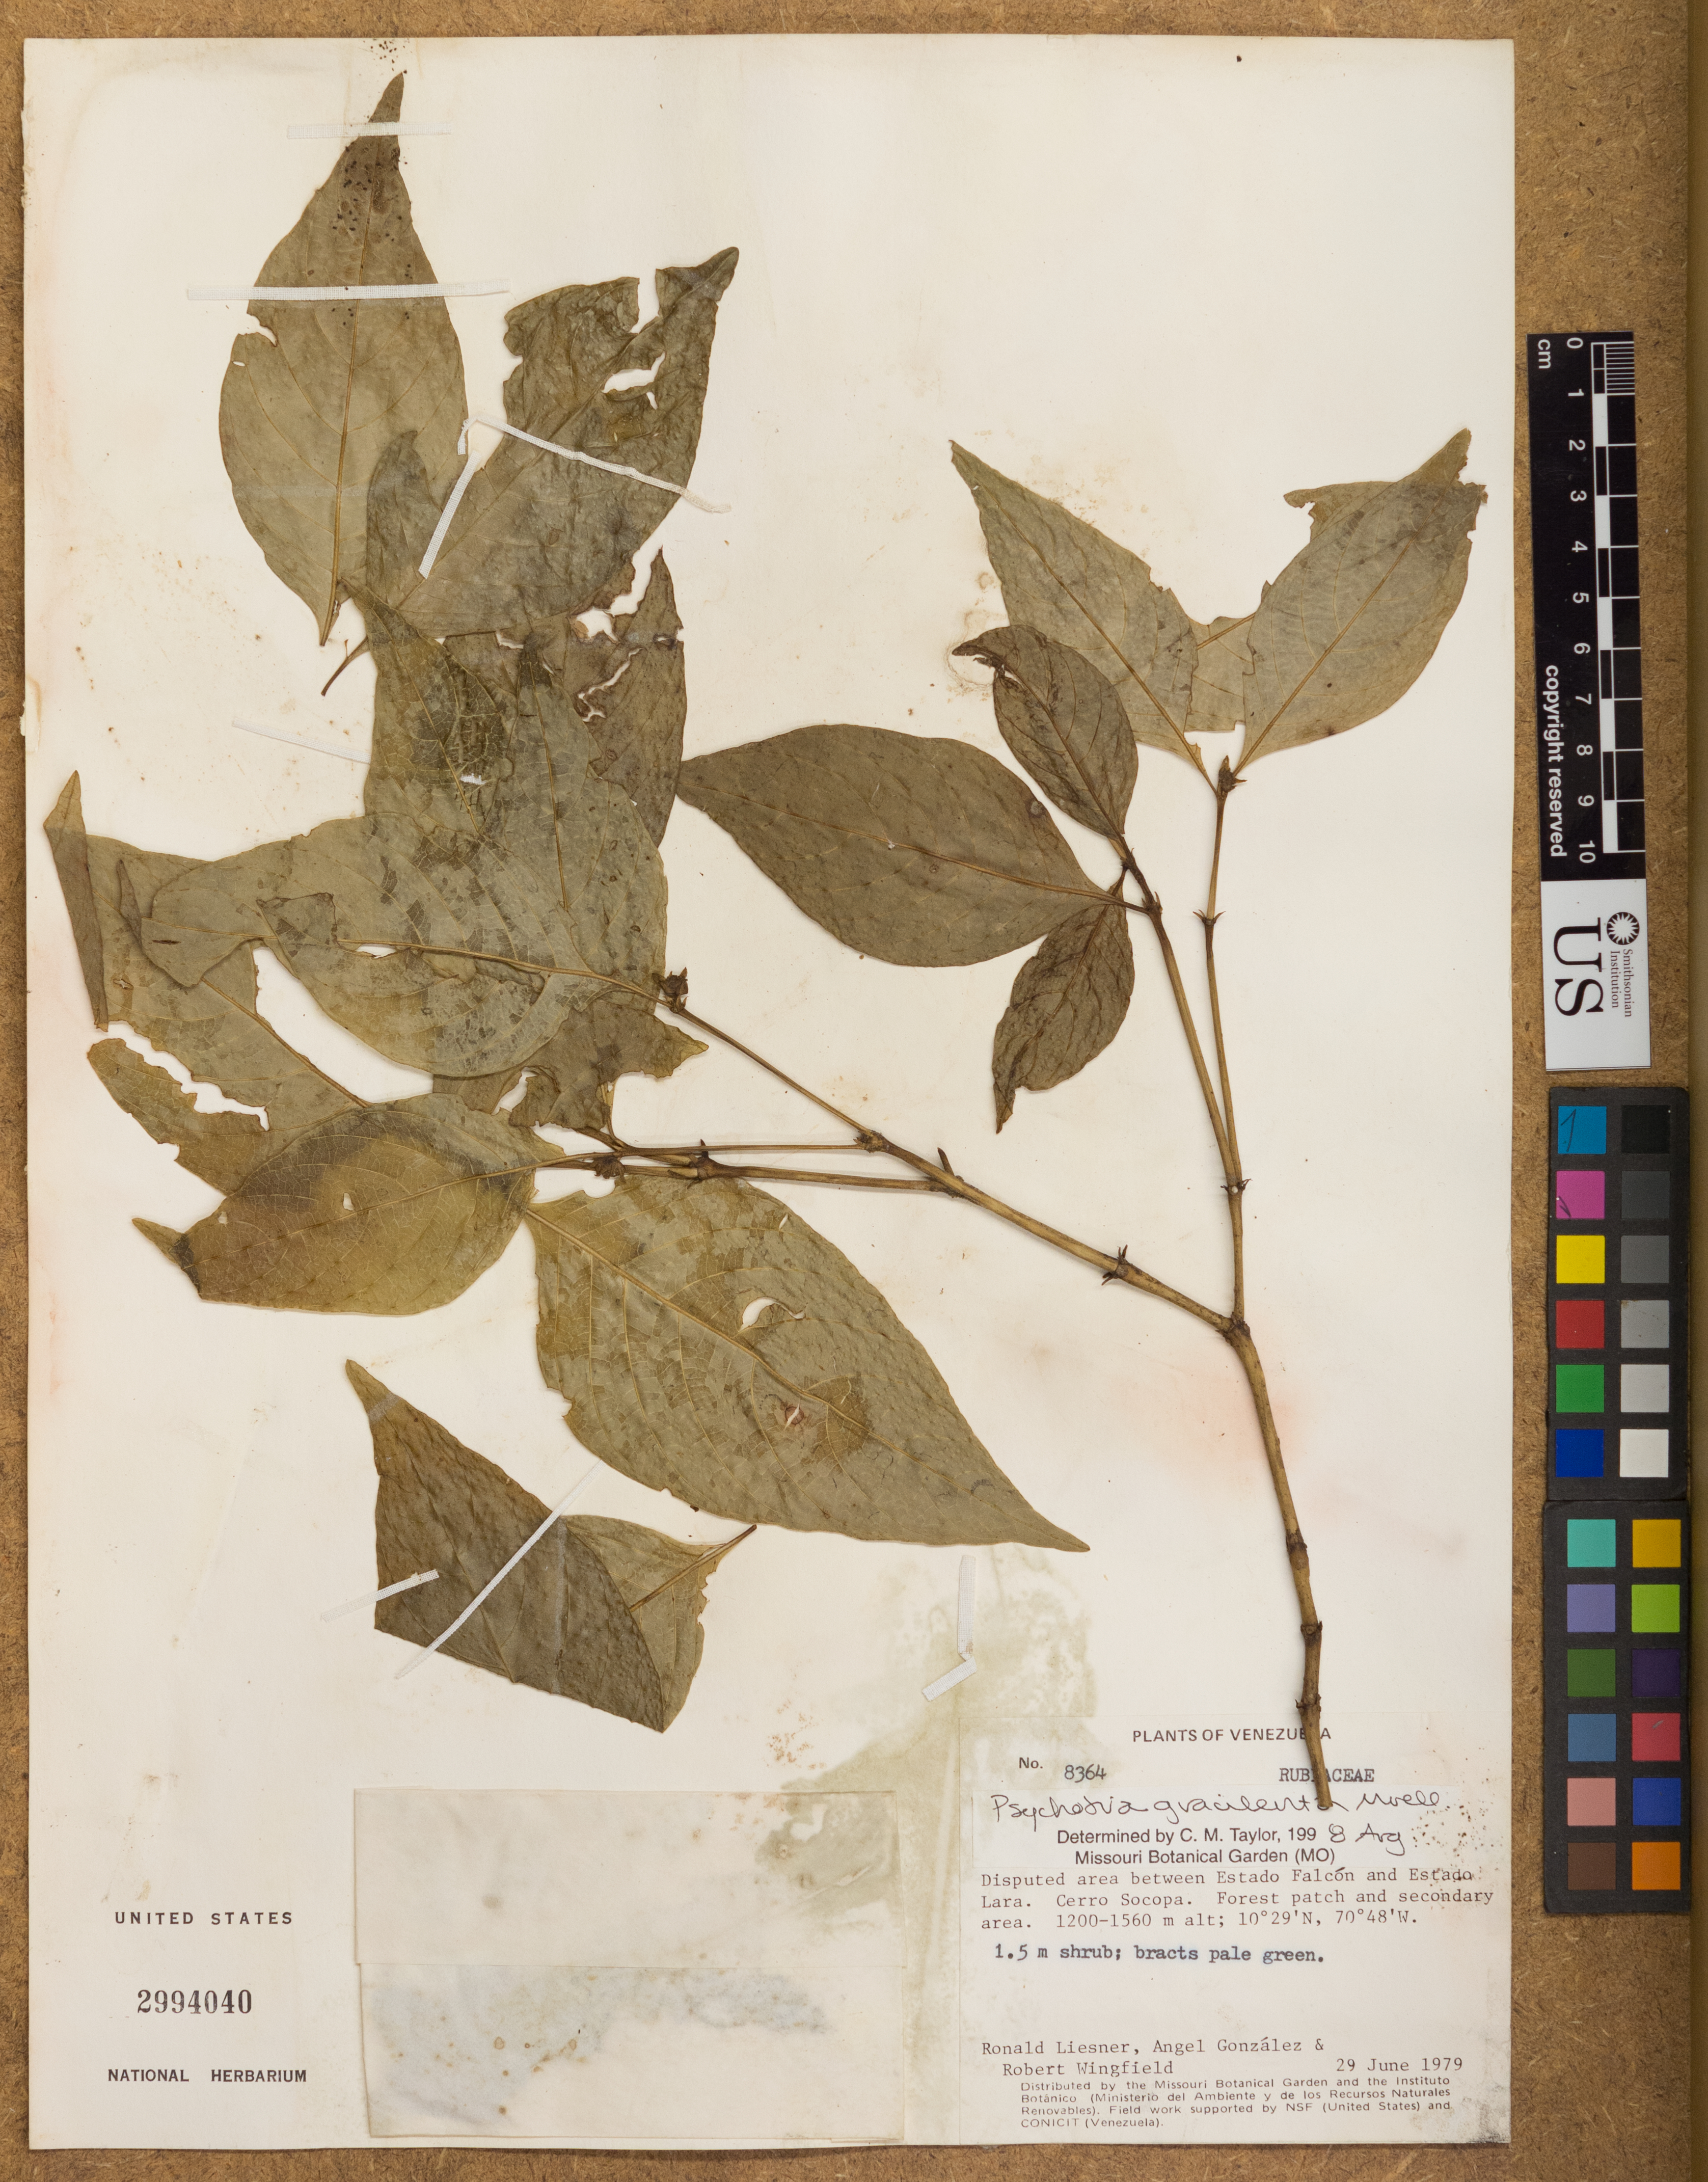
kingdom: Plantae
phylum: Tracheophyta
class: Magnoliopsida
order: Gentianales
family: Rubiaceae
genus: Psychotria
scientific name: Psychotria gracilenta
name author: Müll. Arg.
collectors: R. L. Liesner, A. C. González & R. Wingfield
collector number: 8364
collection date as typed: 29 June 1979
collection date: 1979-06-29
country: Venezuela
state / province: Falcón / Lara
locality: Disputed area between Estado Falcon and Estado Lara. Cerro Socopa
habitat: Forest patch and secondary area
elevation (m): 1200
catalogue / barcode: US 2994040